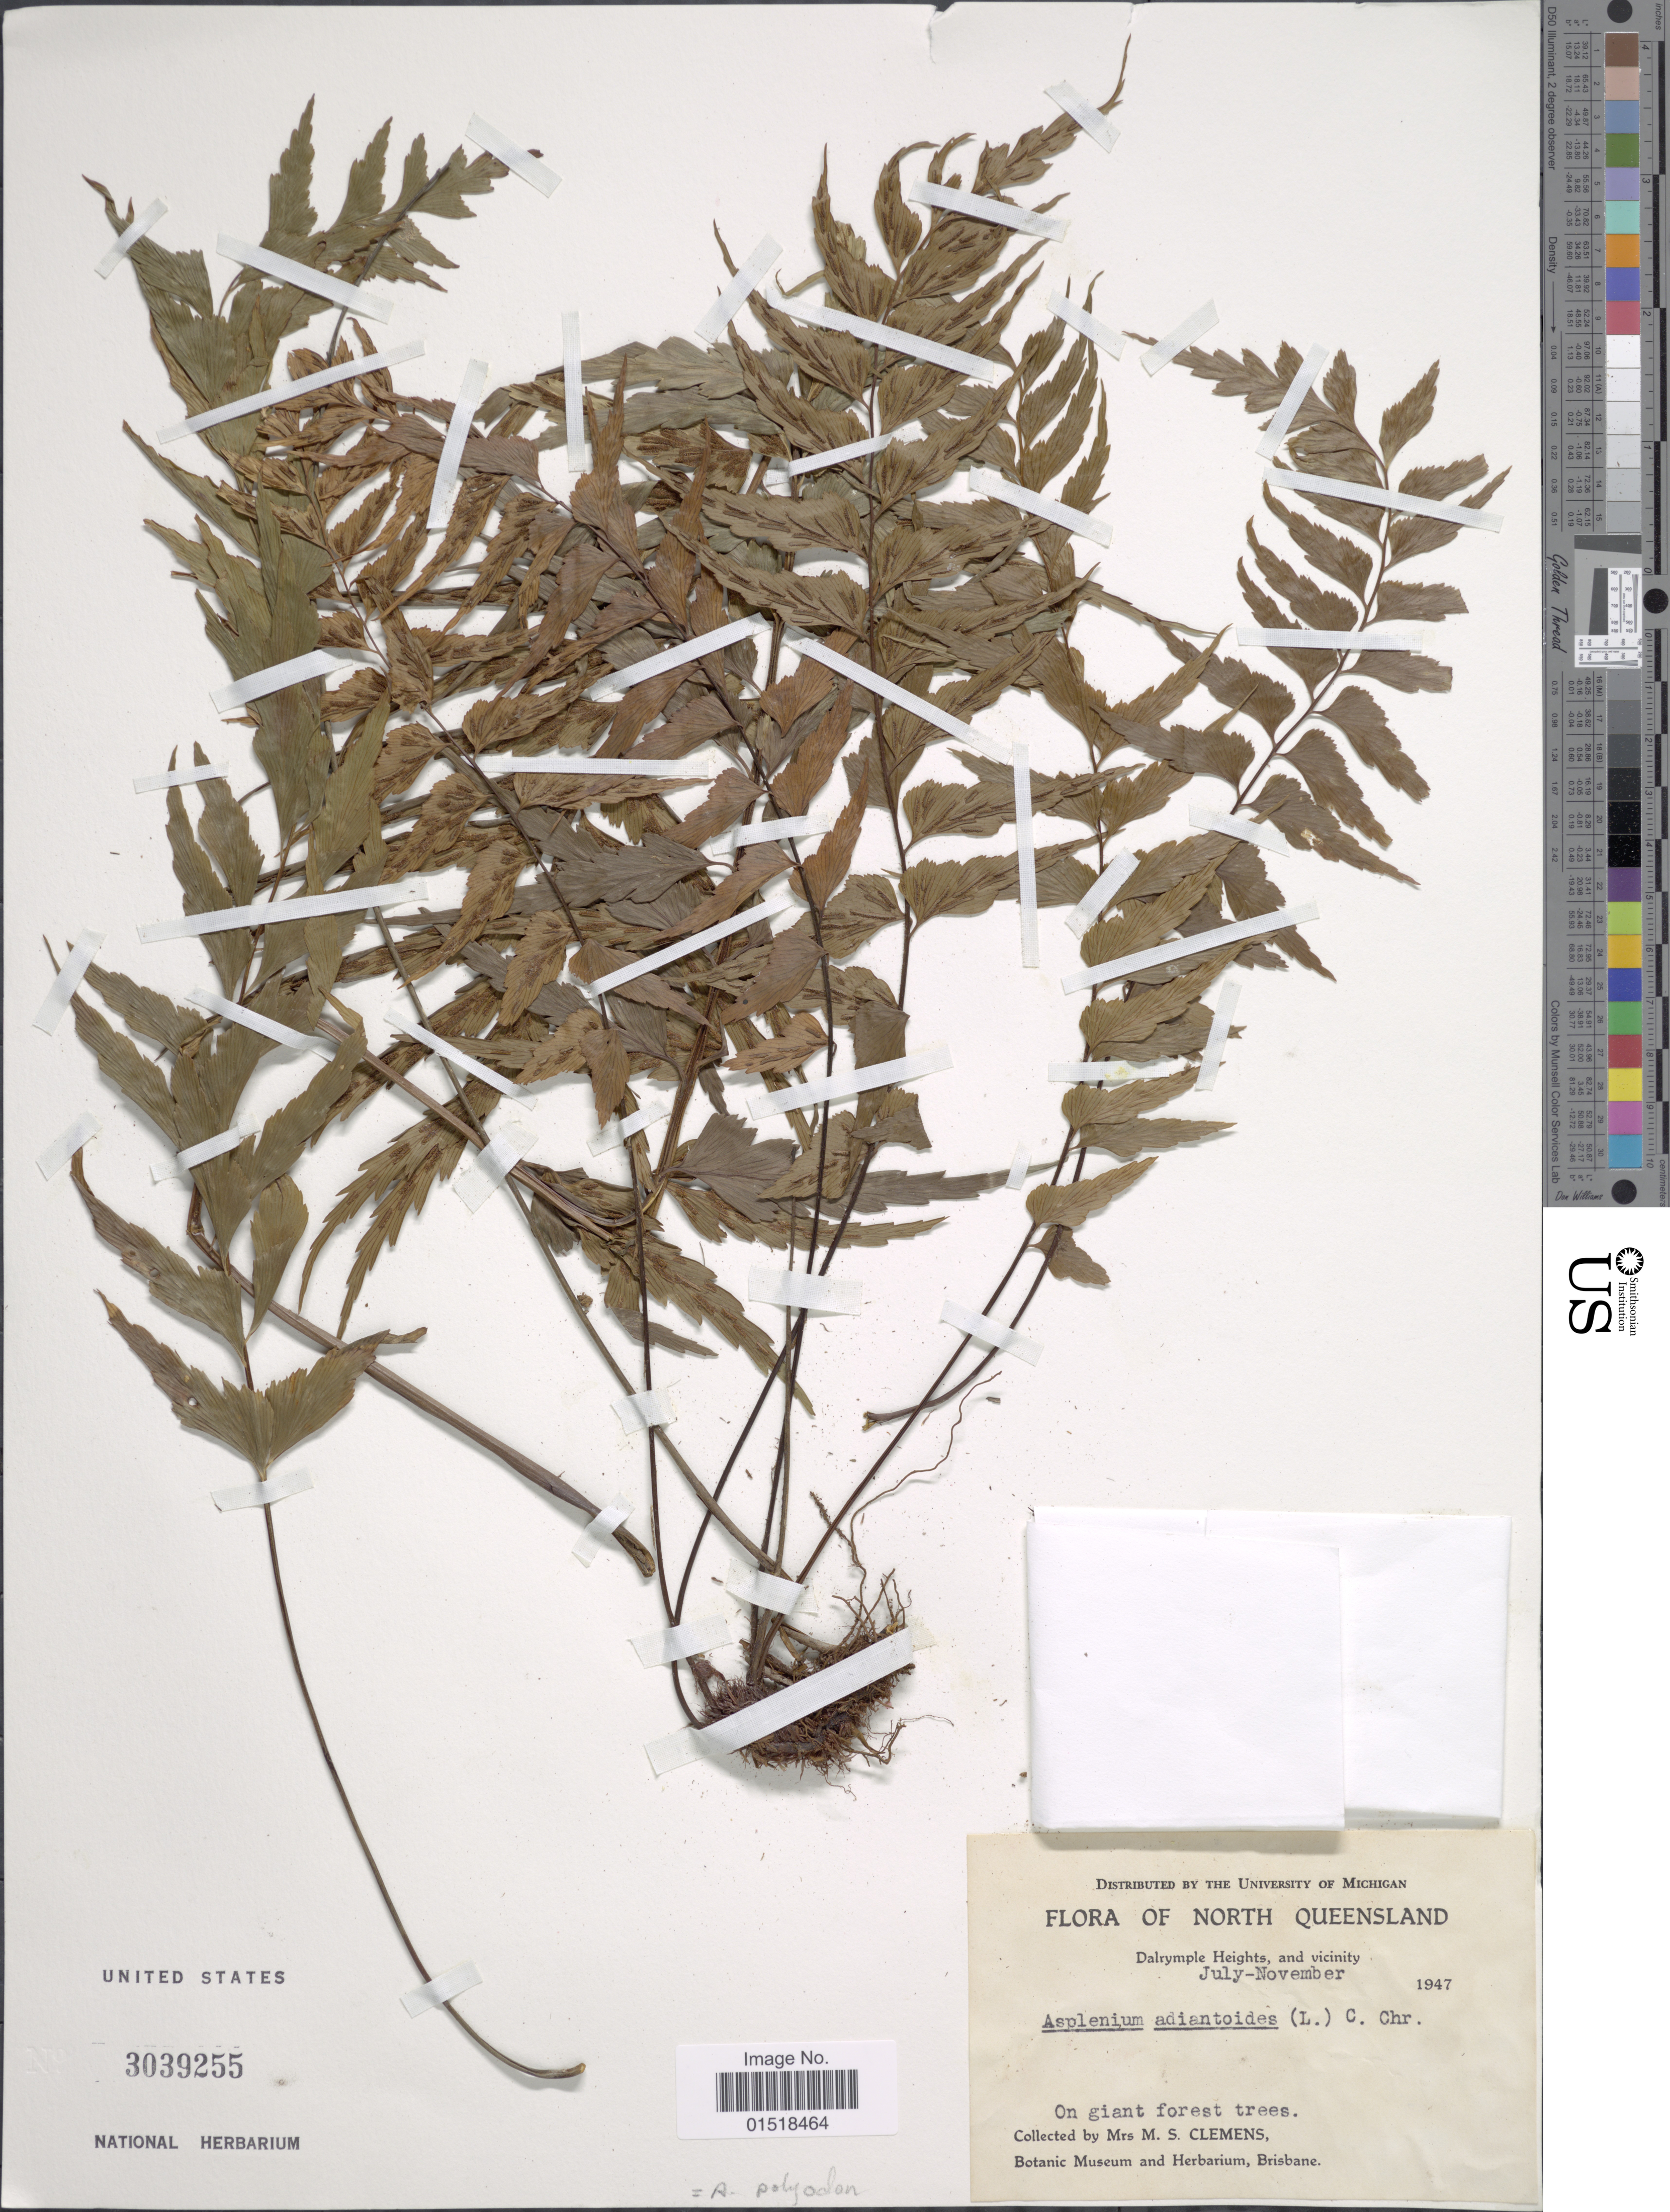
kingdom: Plantae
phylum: Tracheophyta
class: Polypodiopsida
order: Polypodiales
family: Aspleniaceae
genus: Asplenium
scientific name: Asplenium polyodon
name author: G. Forst.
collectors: M. S. Clemens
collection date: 1947-07/1947-11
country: Australia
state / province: Queensland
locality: North Queensland. Dalrymple Heights, and vicinity.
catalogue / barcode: US 3039255